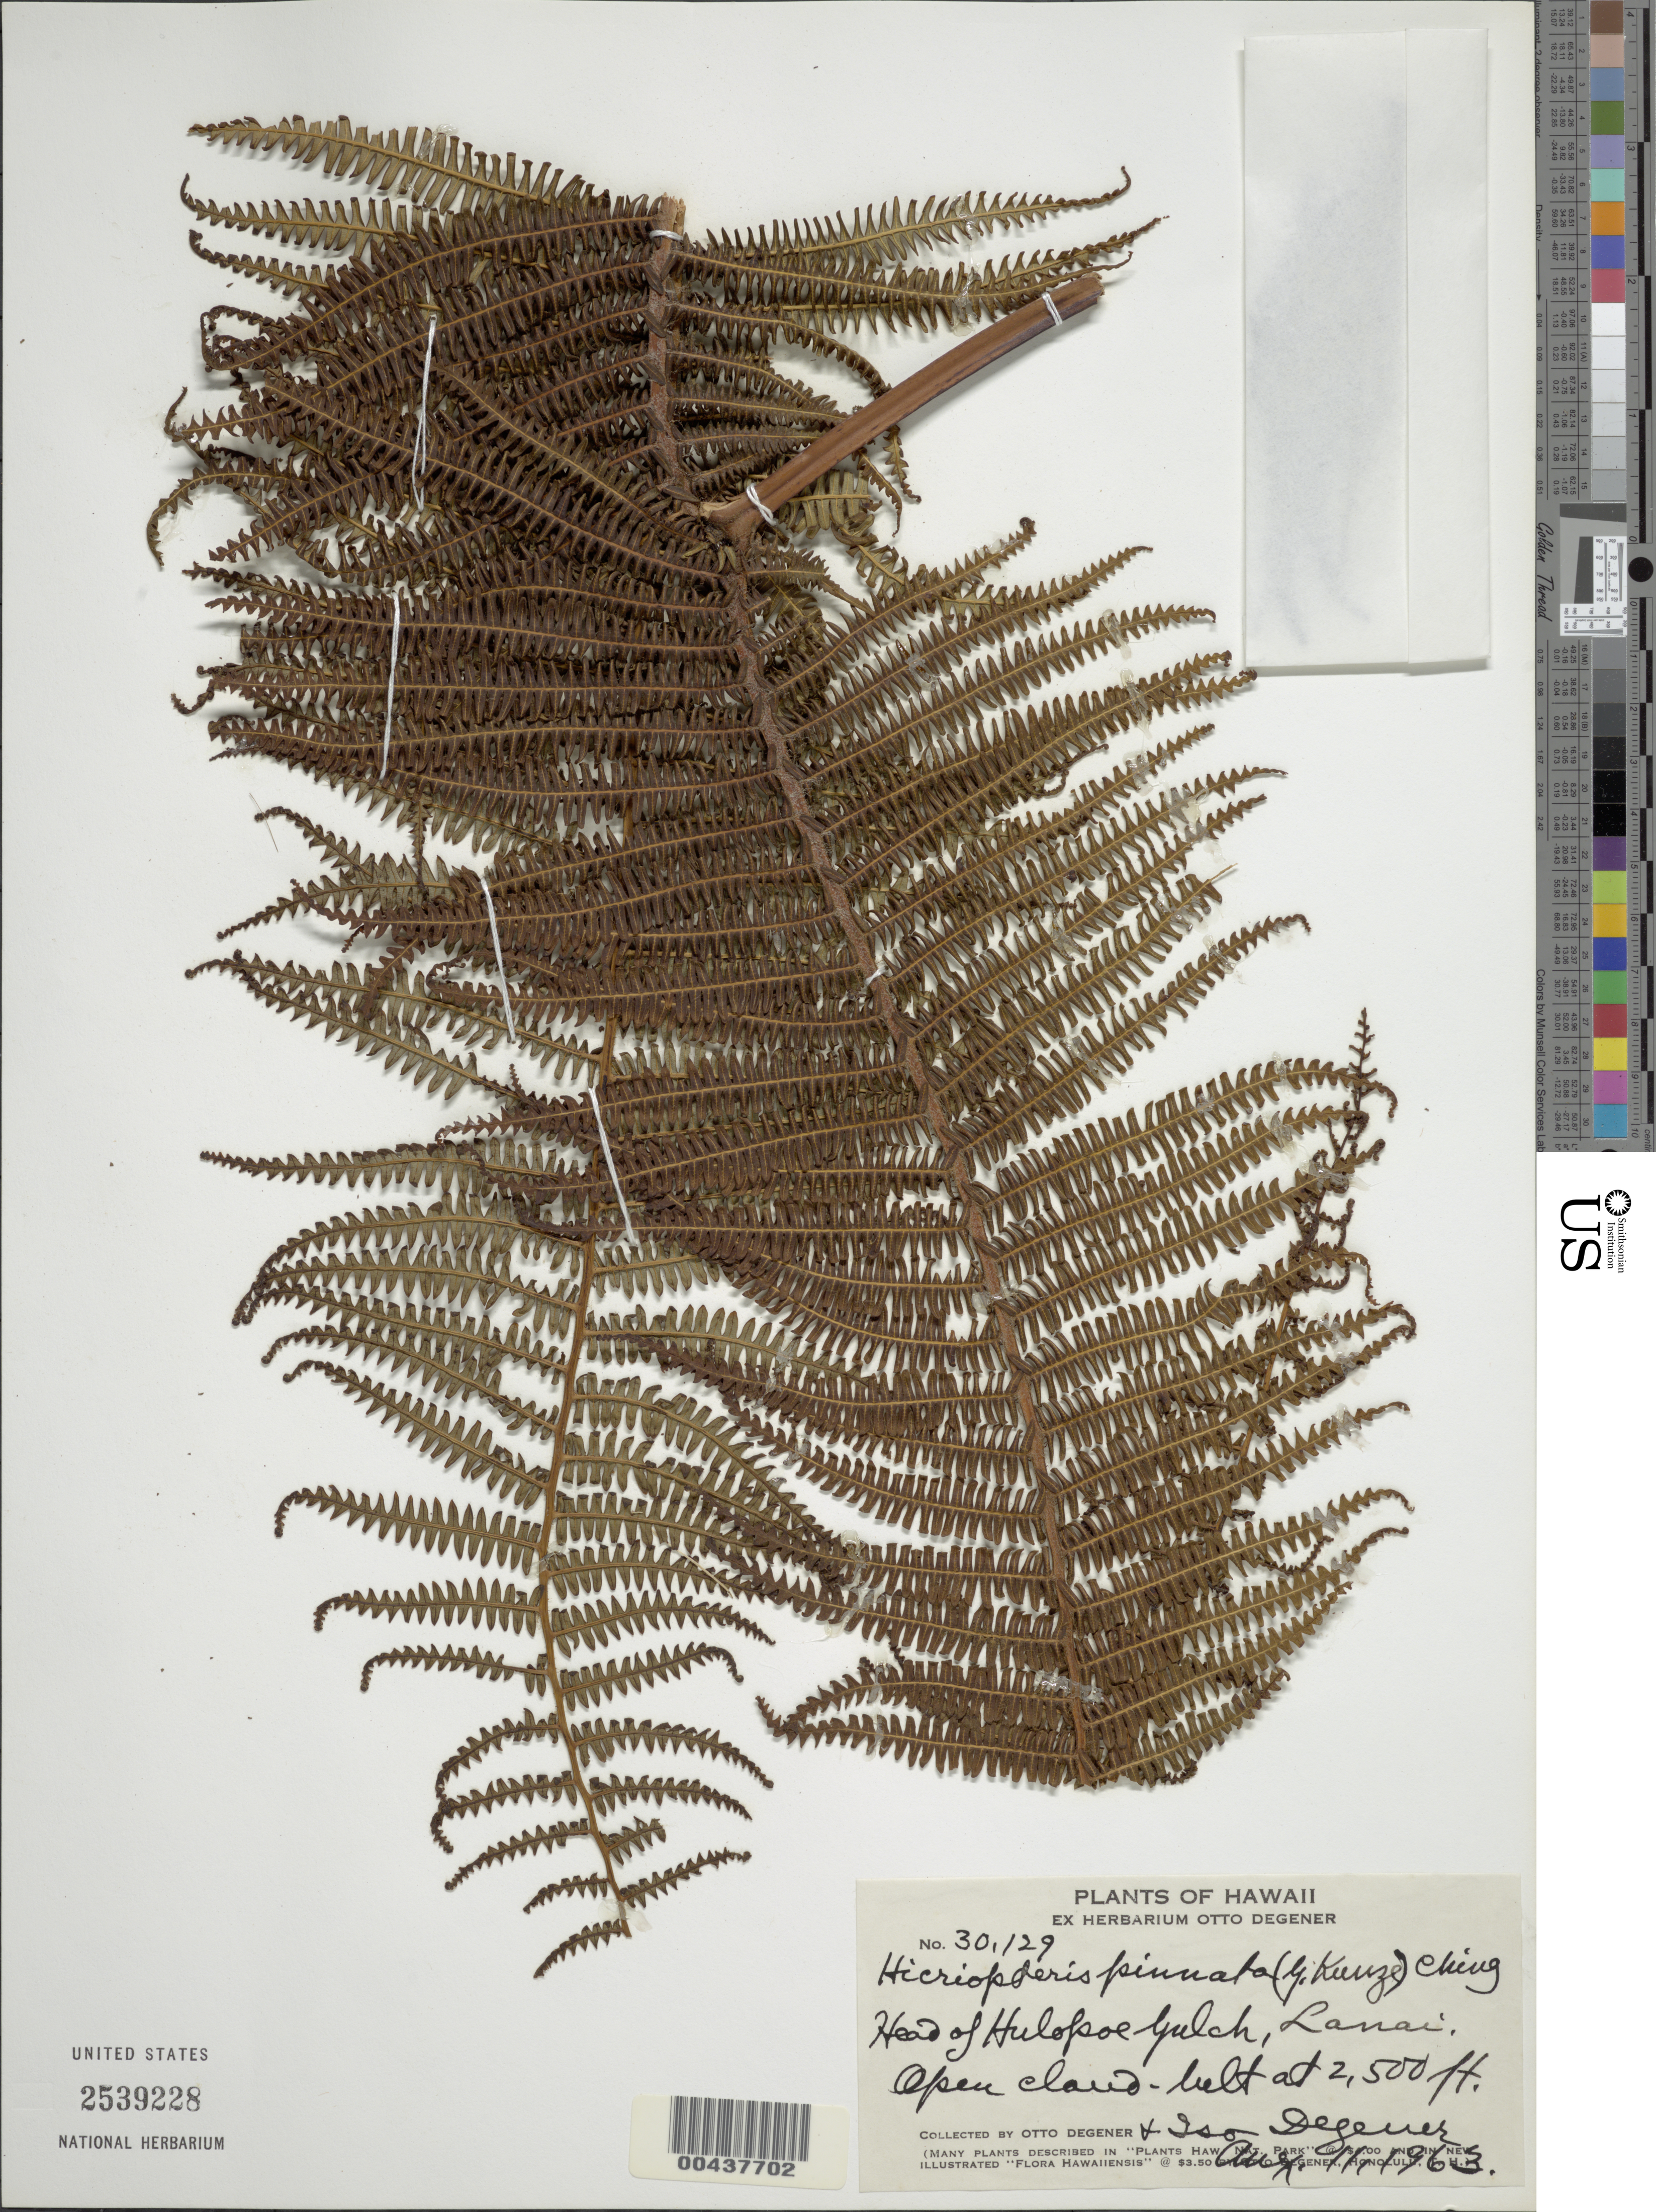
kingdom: Plantae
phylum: Tracheophyta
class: Polypodiopsida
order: Gleicheniales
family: Gleicheniaceae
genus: Diplopterygium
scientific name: Diplopterygium pinnatum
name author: (Kunze) Nakai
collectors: O. Degener & I. Degener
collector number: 30129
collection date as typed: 11 Aug 1963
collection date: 1963-08-11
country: United States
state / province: Hawaii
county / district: Maui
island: Lana'i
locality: Head of Hulopoe Gulch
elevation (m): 762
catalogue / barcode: US 2539228